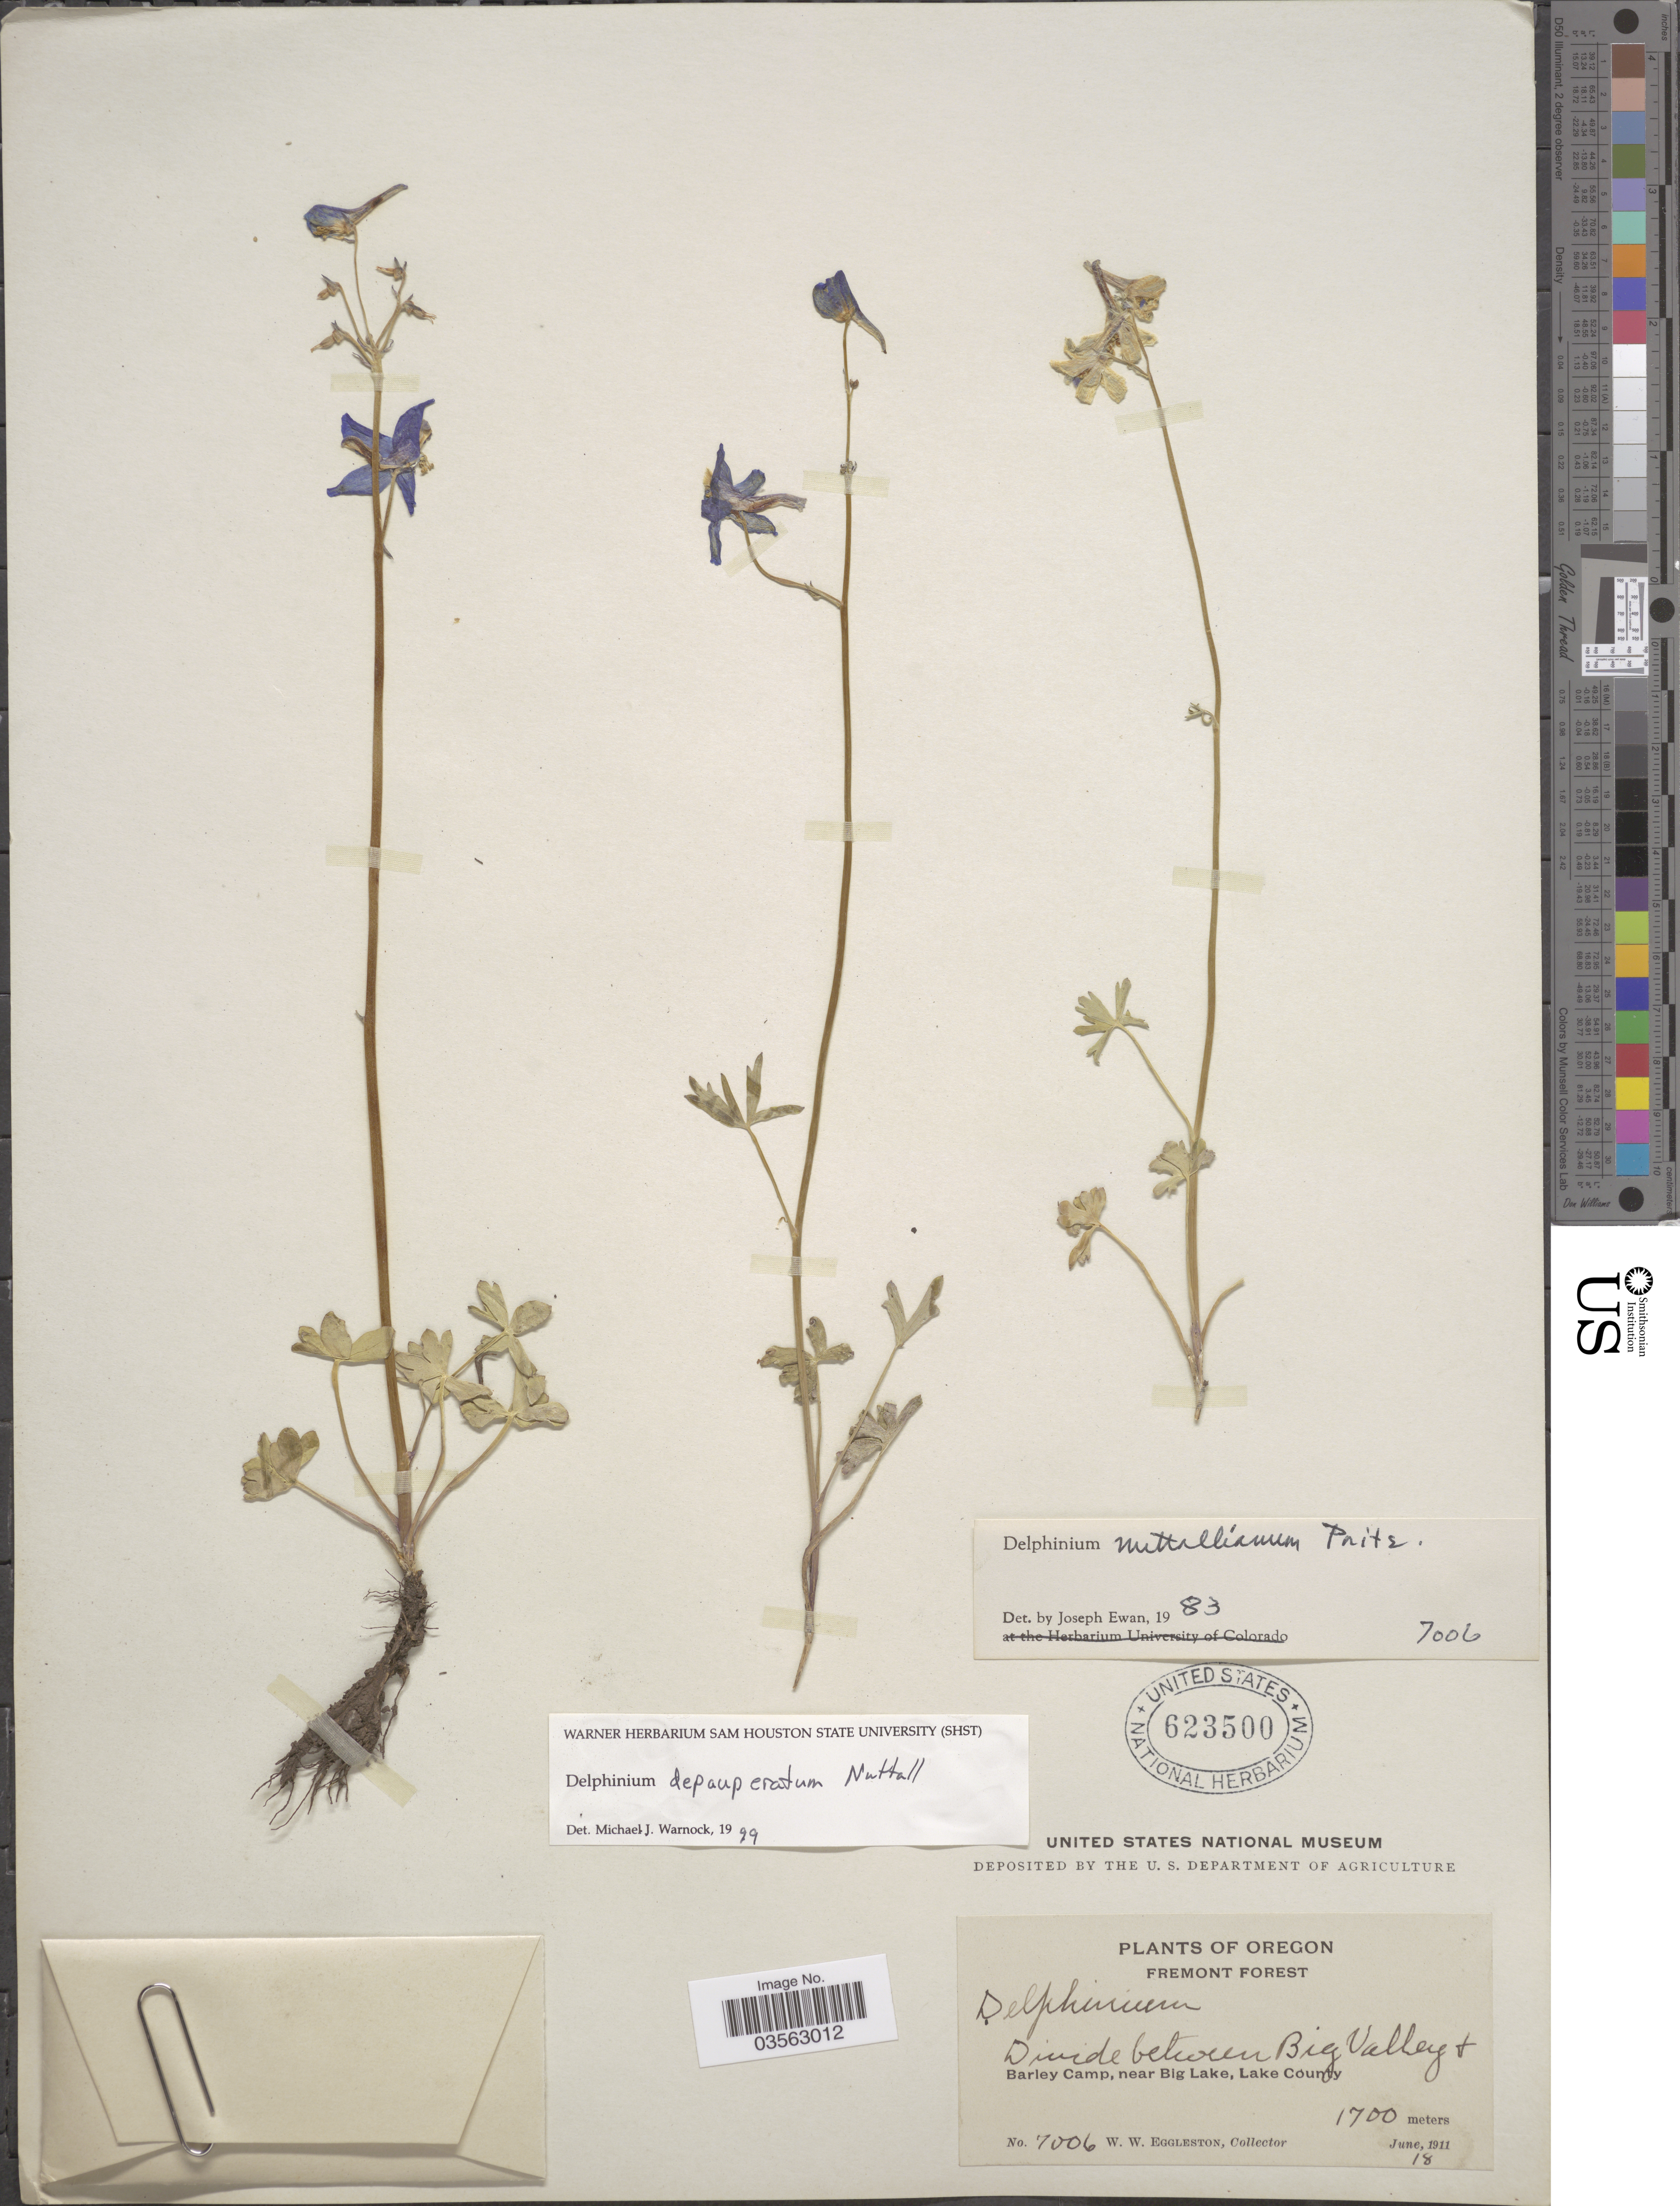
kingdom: Plantae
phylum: Tracheophyta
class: Magnoliopsida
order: Ranunculales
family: Ranunculaceae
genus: Delphinium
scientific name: Delphinium depauperatum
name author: Nutt.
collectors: W. W. Eggleston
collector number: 7006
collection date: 1911-06-18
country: United States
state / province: Oregon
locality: Fremont Forest. Divide between Big Valley & Barley Camp, near Big Lake, Lake County.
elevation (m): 1700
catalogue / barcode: US 623500